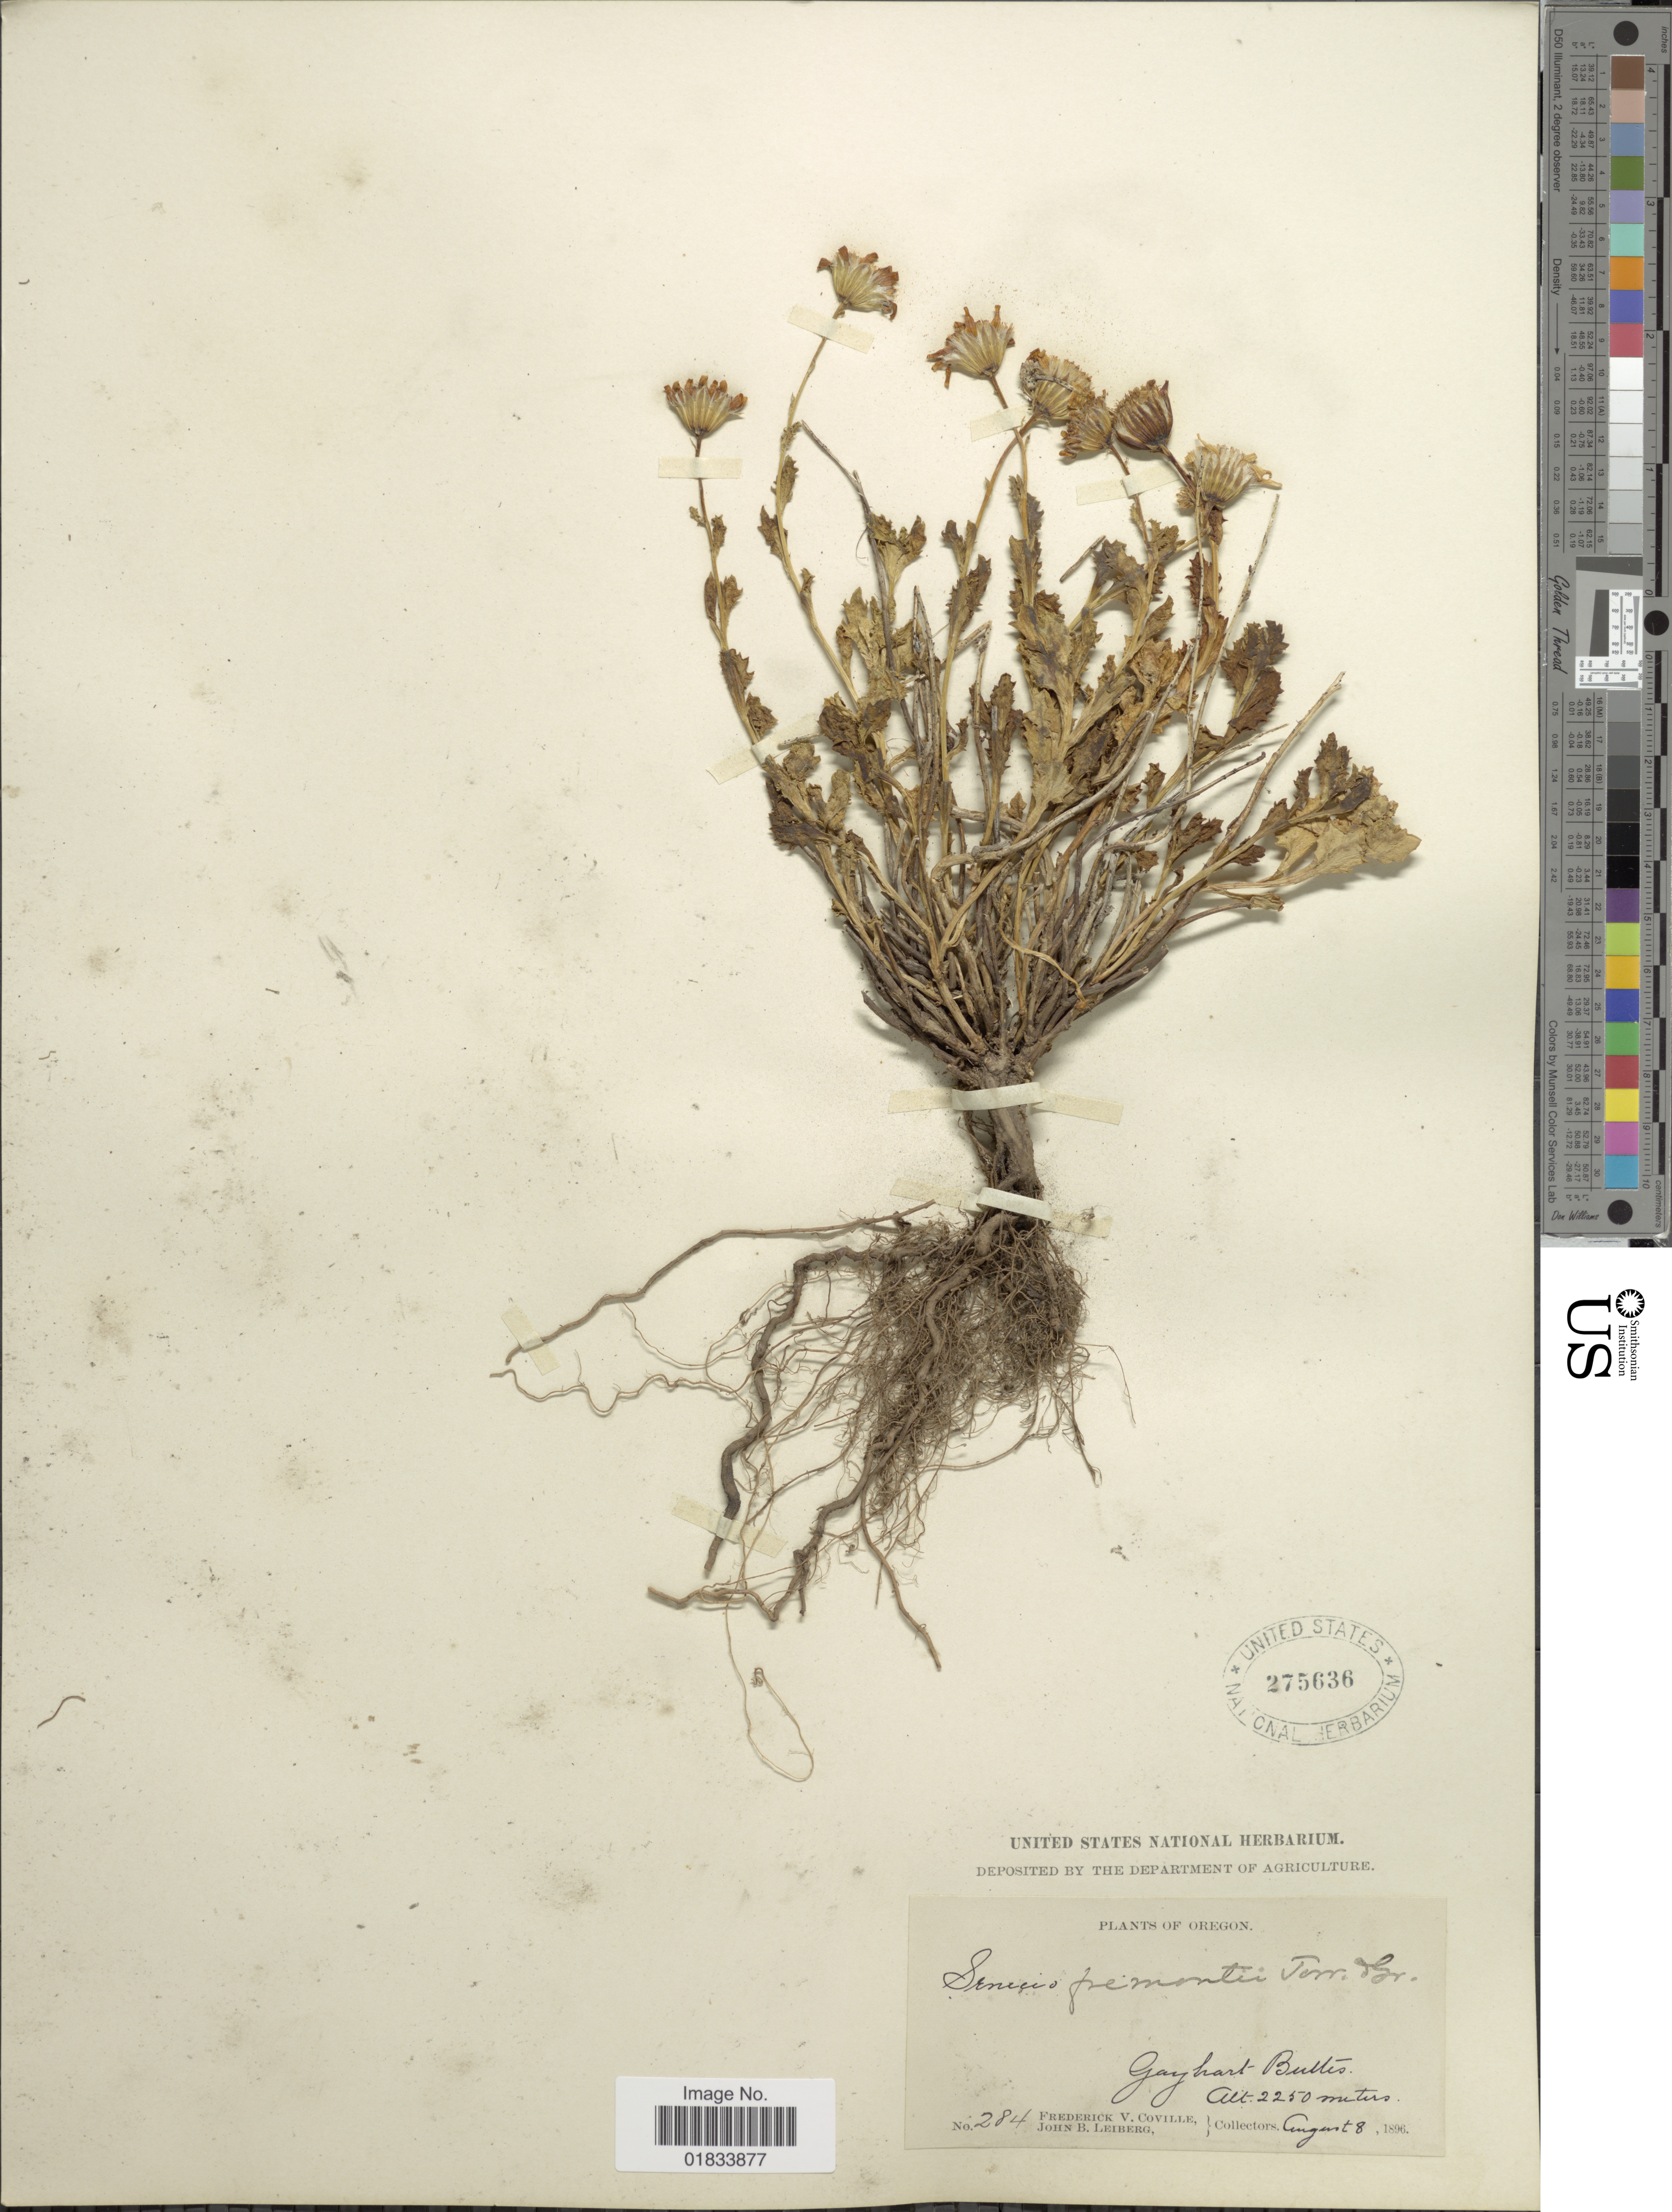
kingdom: Plantae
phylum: Tracheophyta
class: Magnoliopsida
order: Asterales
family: Asteraceae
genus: Senecio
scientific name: Senecio fremontii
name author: Torr. & A. Gray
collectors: F. V. Coville & J. B. Leiberg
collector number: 284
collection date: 1896-08-08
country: United States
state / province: Oregon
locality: Gayhart Buttes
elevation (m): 2250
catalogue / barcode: US 275636